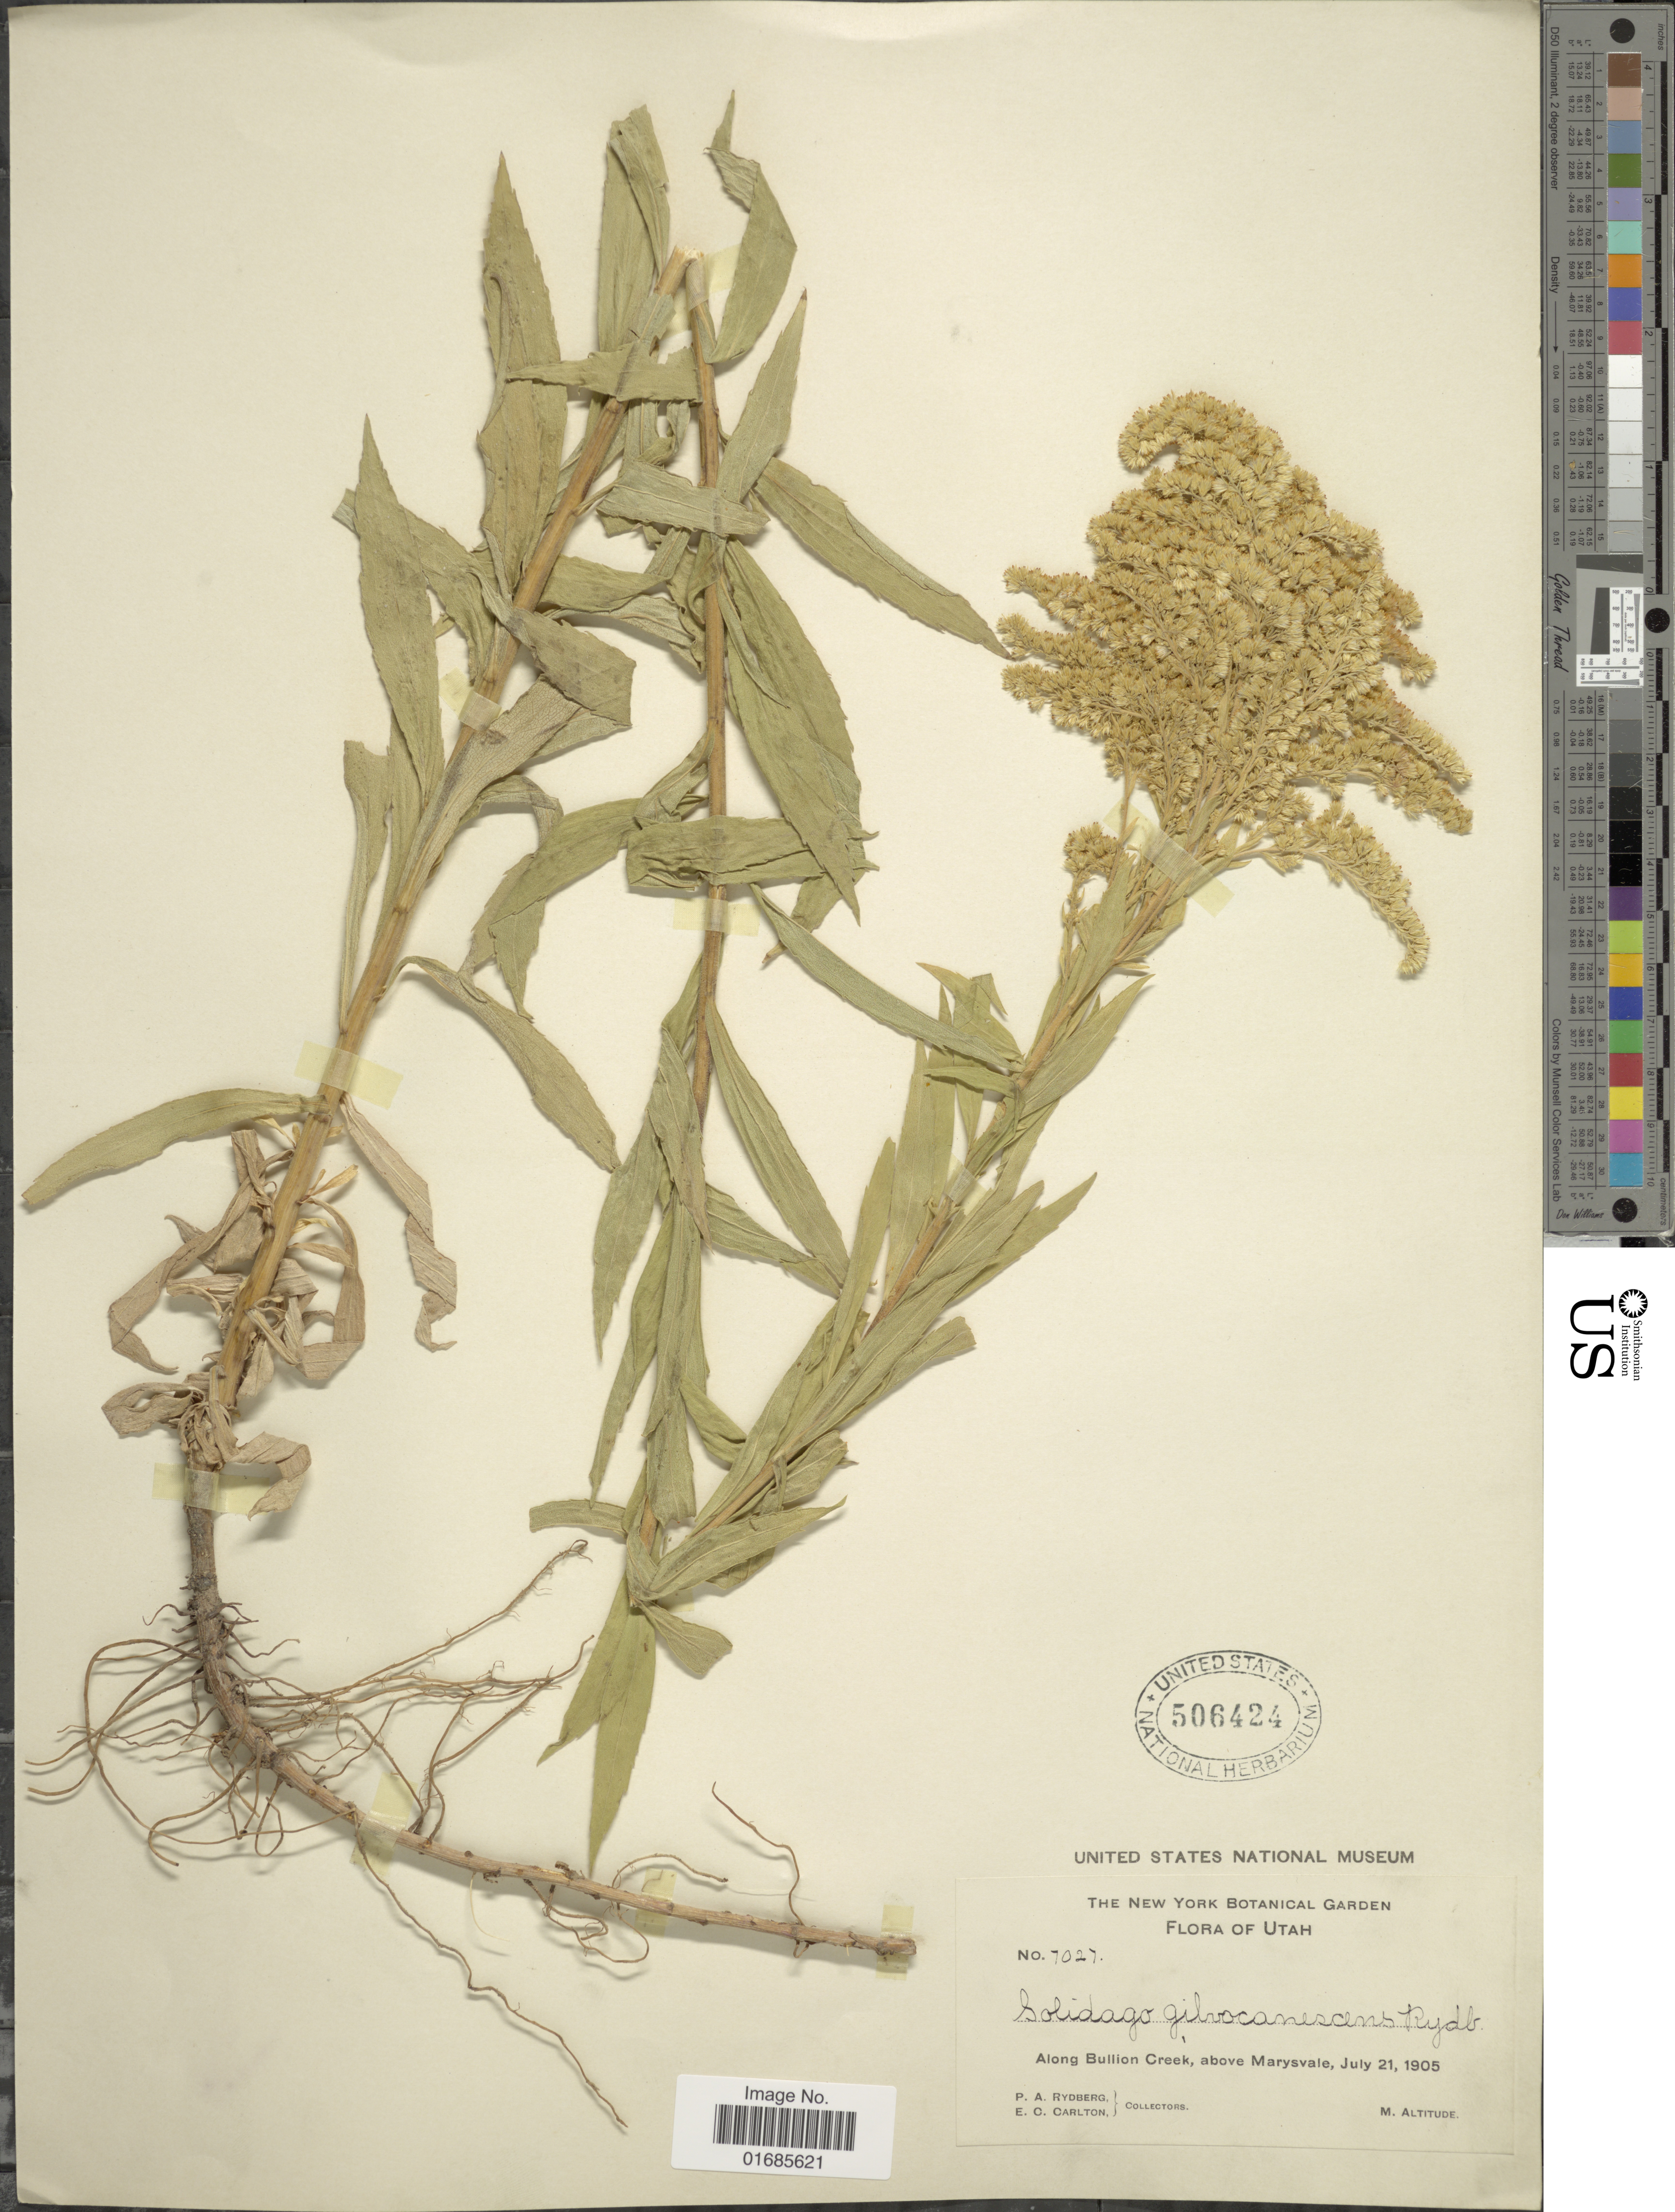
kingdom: Plantae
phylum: Tracheophyta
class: Magnoliopsida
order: Asterales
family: Asteraceae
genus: Solidago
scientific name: Solidago canadensis var. salebrosa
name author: (Piper) M.E. Jones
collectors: P. A. Rydberg & E. Carlton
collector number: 7027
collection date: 1905-07-21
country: United States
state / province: Utah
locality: Along Bullion Creek, above Marysvale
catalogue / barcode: US 506424